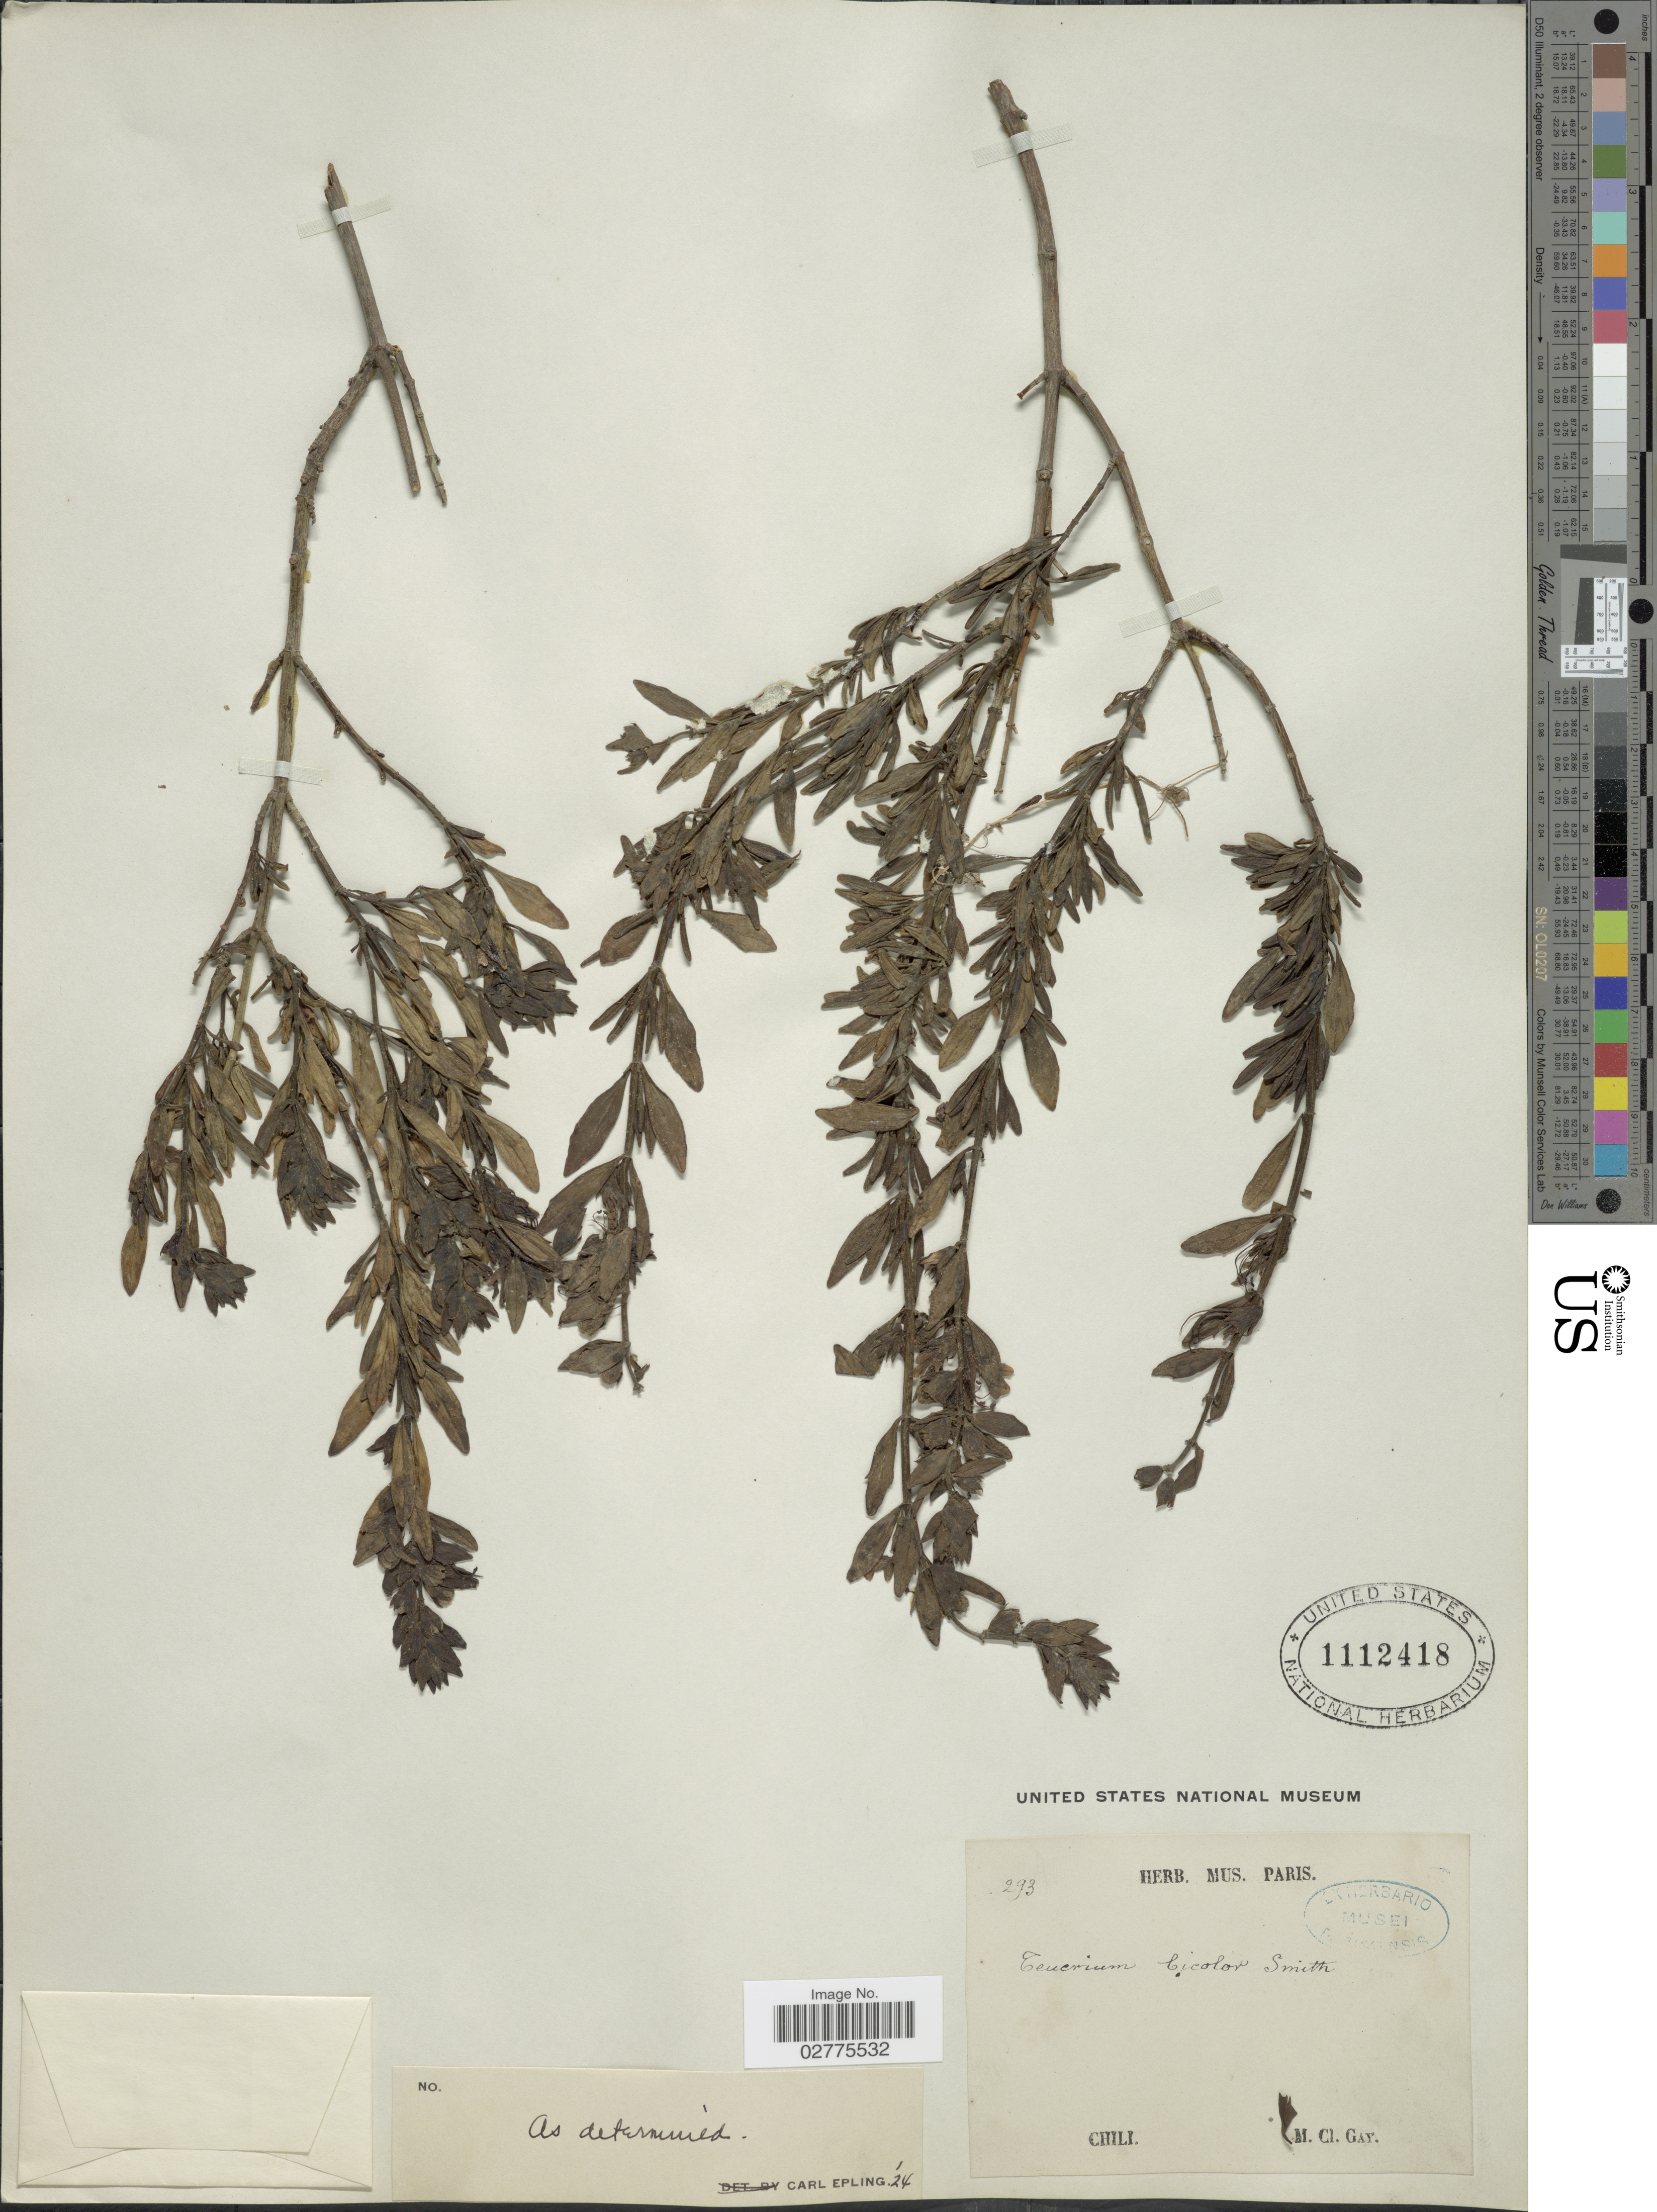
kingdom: Plantae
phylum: Tracheophyta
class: Magnoliopsida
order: Lamiales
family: Lamiaceae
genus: Teucrium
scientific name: Teucrium bicolor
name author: (Sm.) Raf.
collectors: M. Gay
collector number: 293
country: Chile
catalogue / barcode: US 1112418